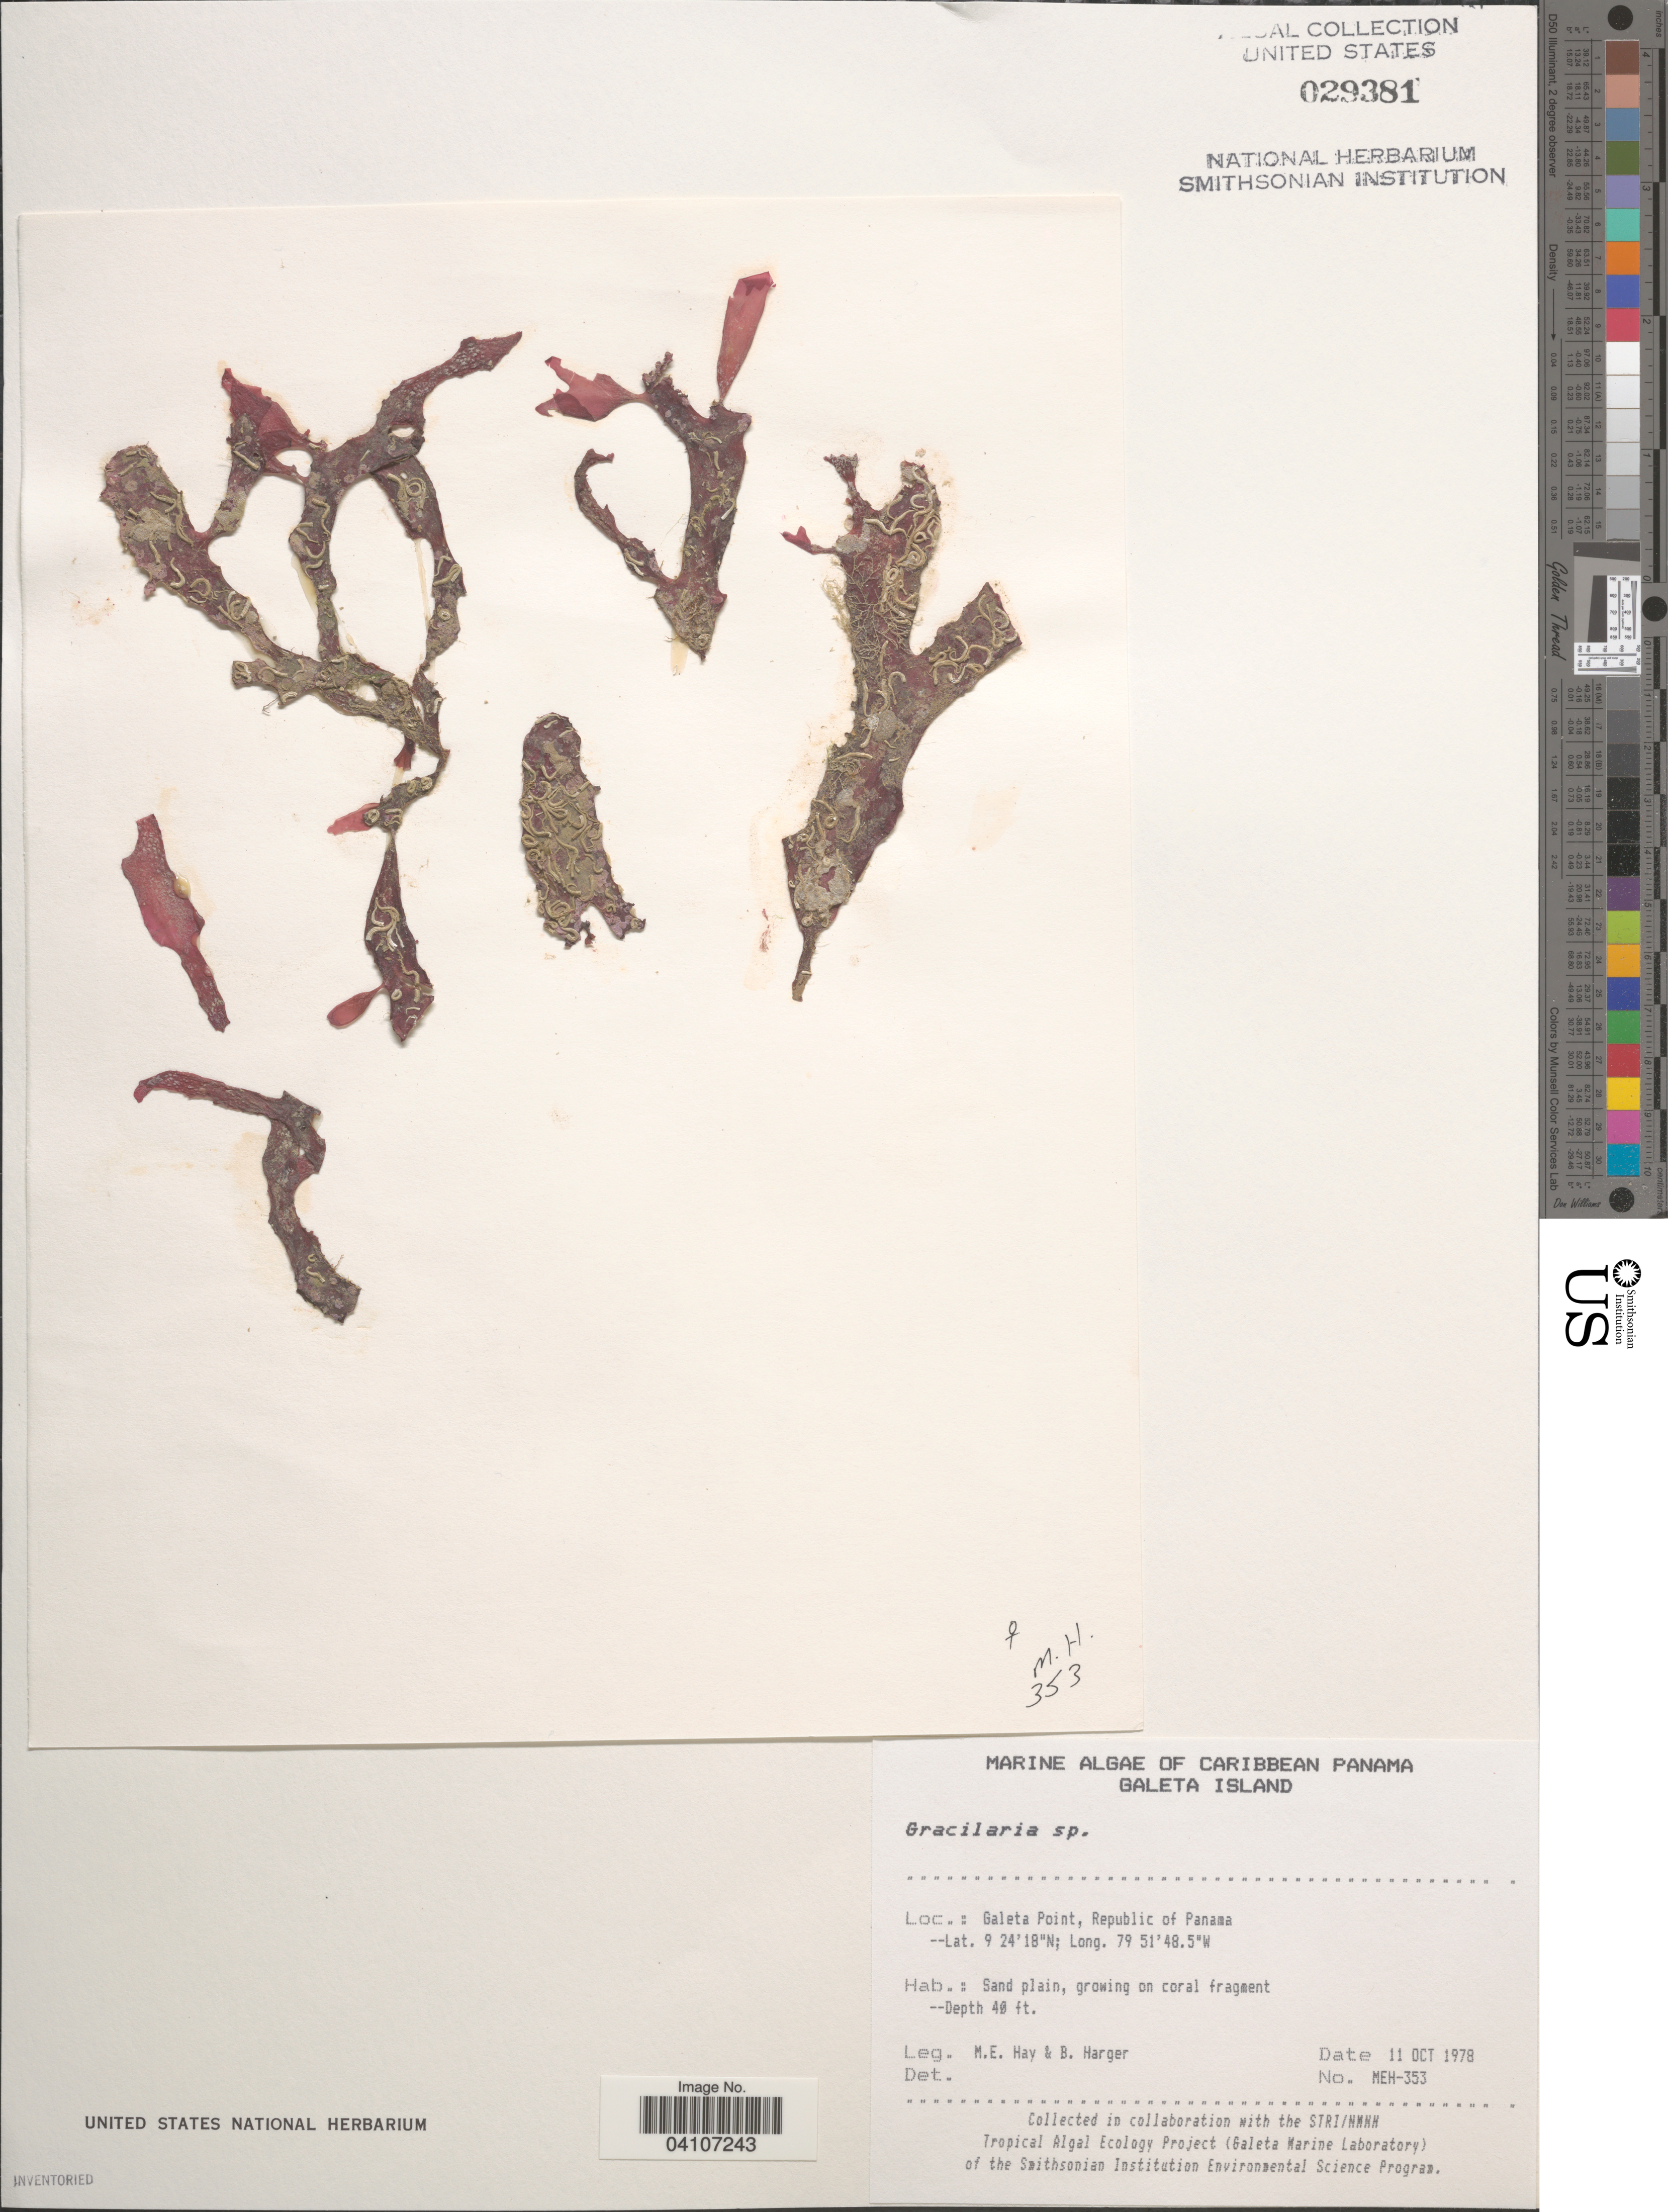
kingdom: Plantae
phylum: Rhodophyta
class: Florideophyceae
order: Gracilariales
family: Gracilariaceae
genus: Gracilaria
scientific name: Gracilaria sp.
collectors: M. E. Hay & B. W. Harger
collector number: MEH-353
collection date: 1978-10-11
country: Panama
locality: Caribbean Panama. Galeta Island. Galeta Point, Republic of Panama.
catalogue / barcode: US 29381